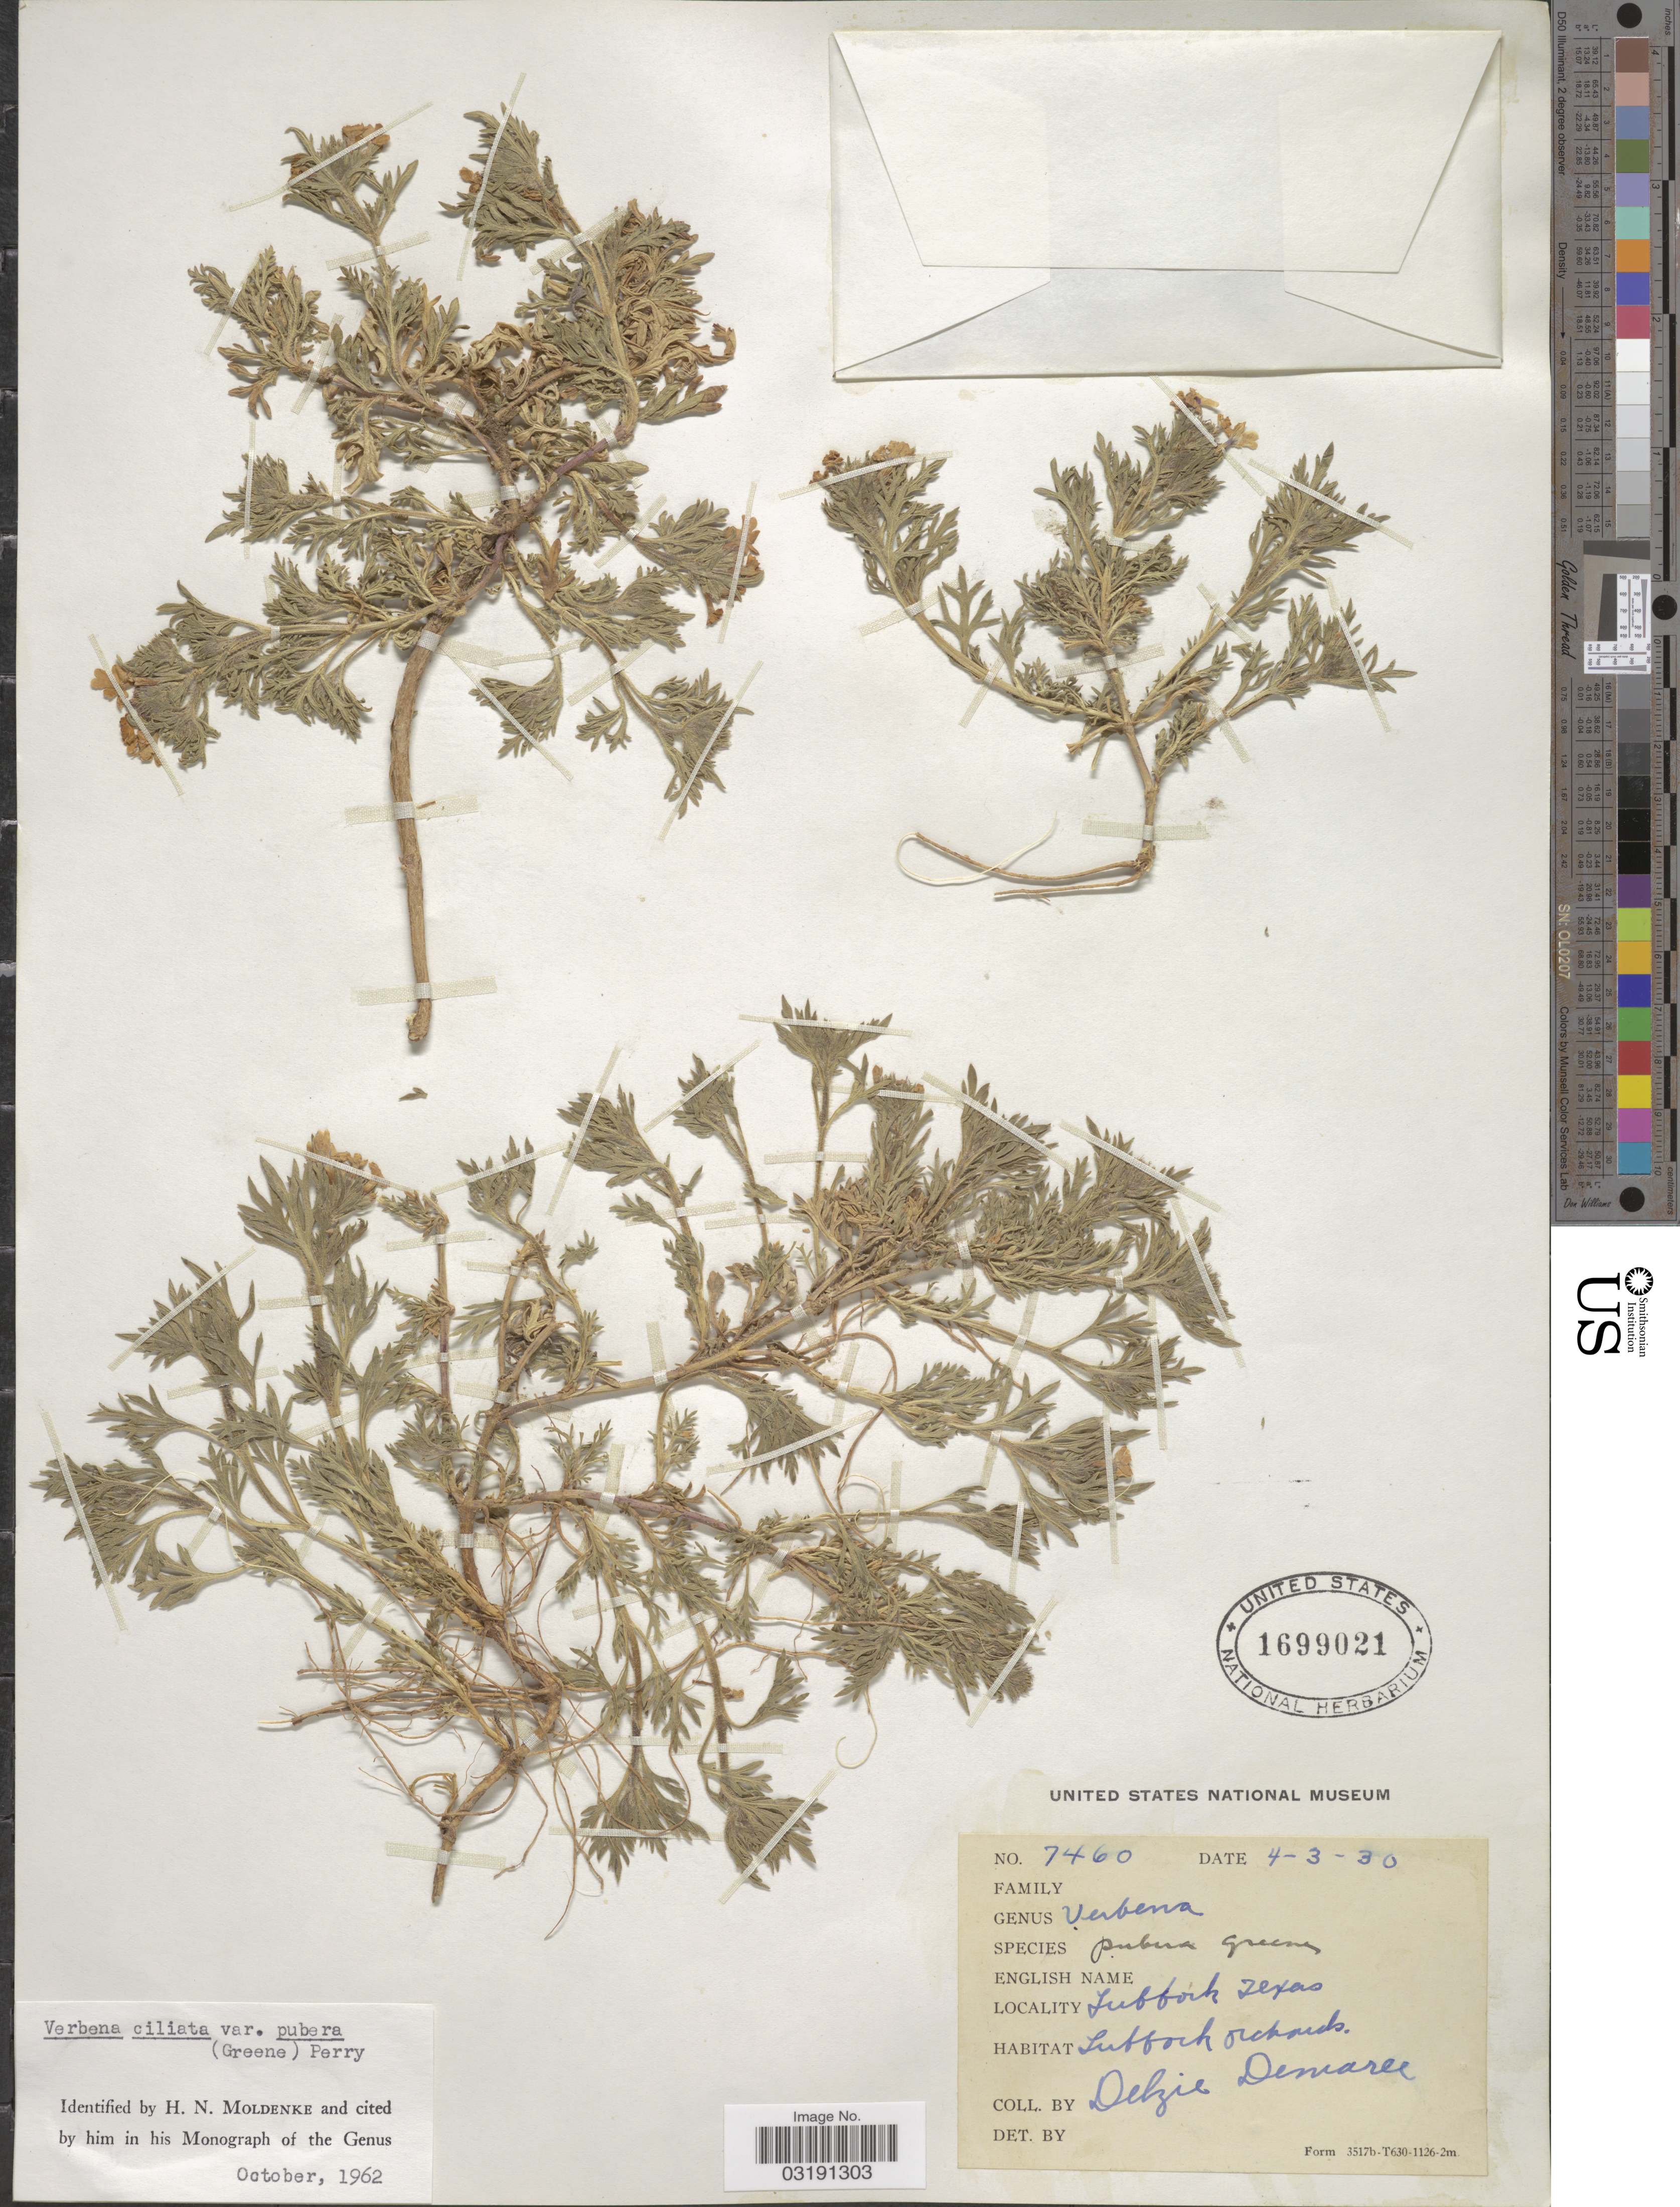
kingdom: Plantae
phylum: Tracheophyta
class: Magnoliopsida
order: Lamiales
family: Verbenaceae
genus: Verbena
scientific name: Verbena ciliata var. pubera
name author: (Greene) L.M. Perry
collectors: D. Demaree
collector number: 7460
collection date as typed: Transcribed d/m/y: 3/4/30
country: United States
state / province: Texas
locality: Lubbock. Lubbock Orchards.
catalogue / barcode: US 1699021